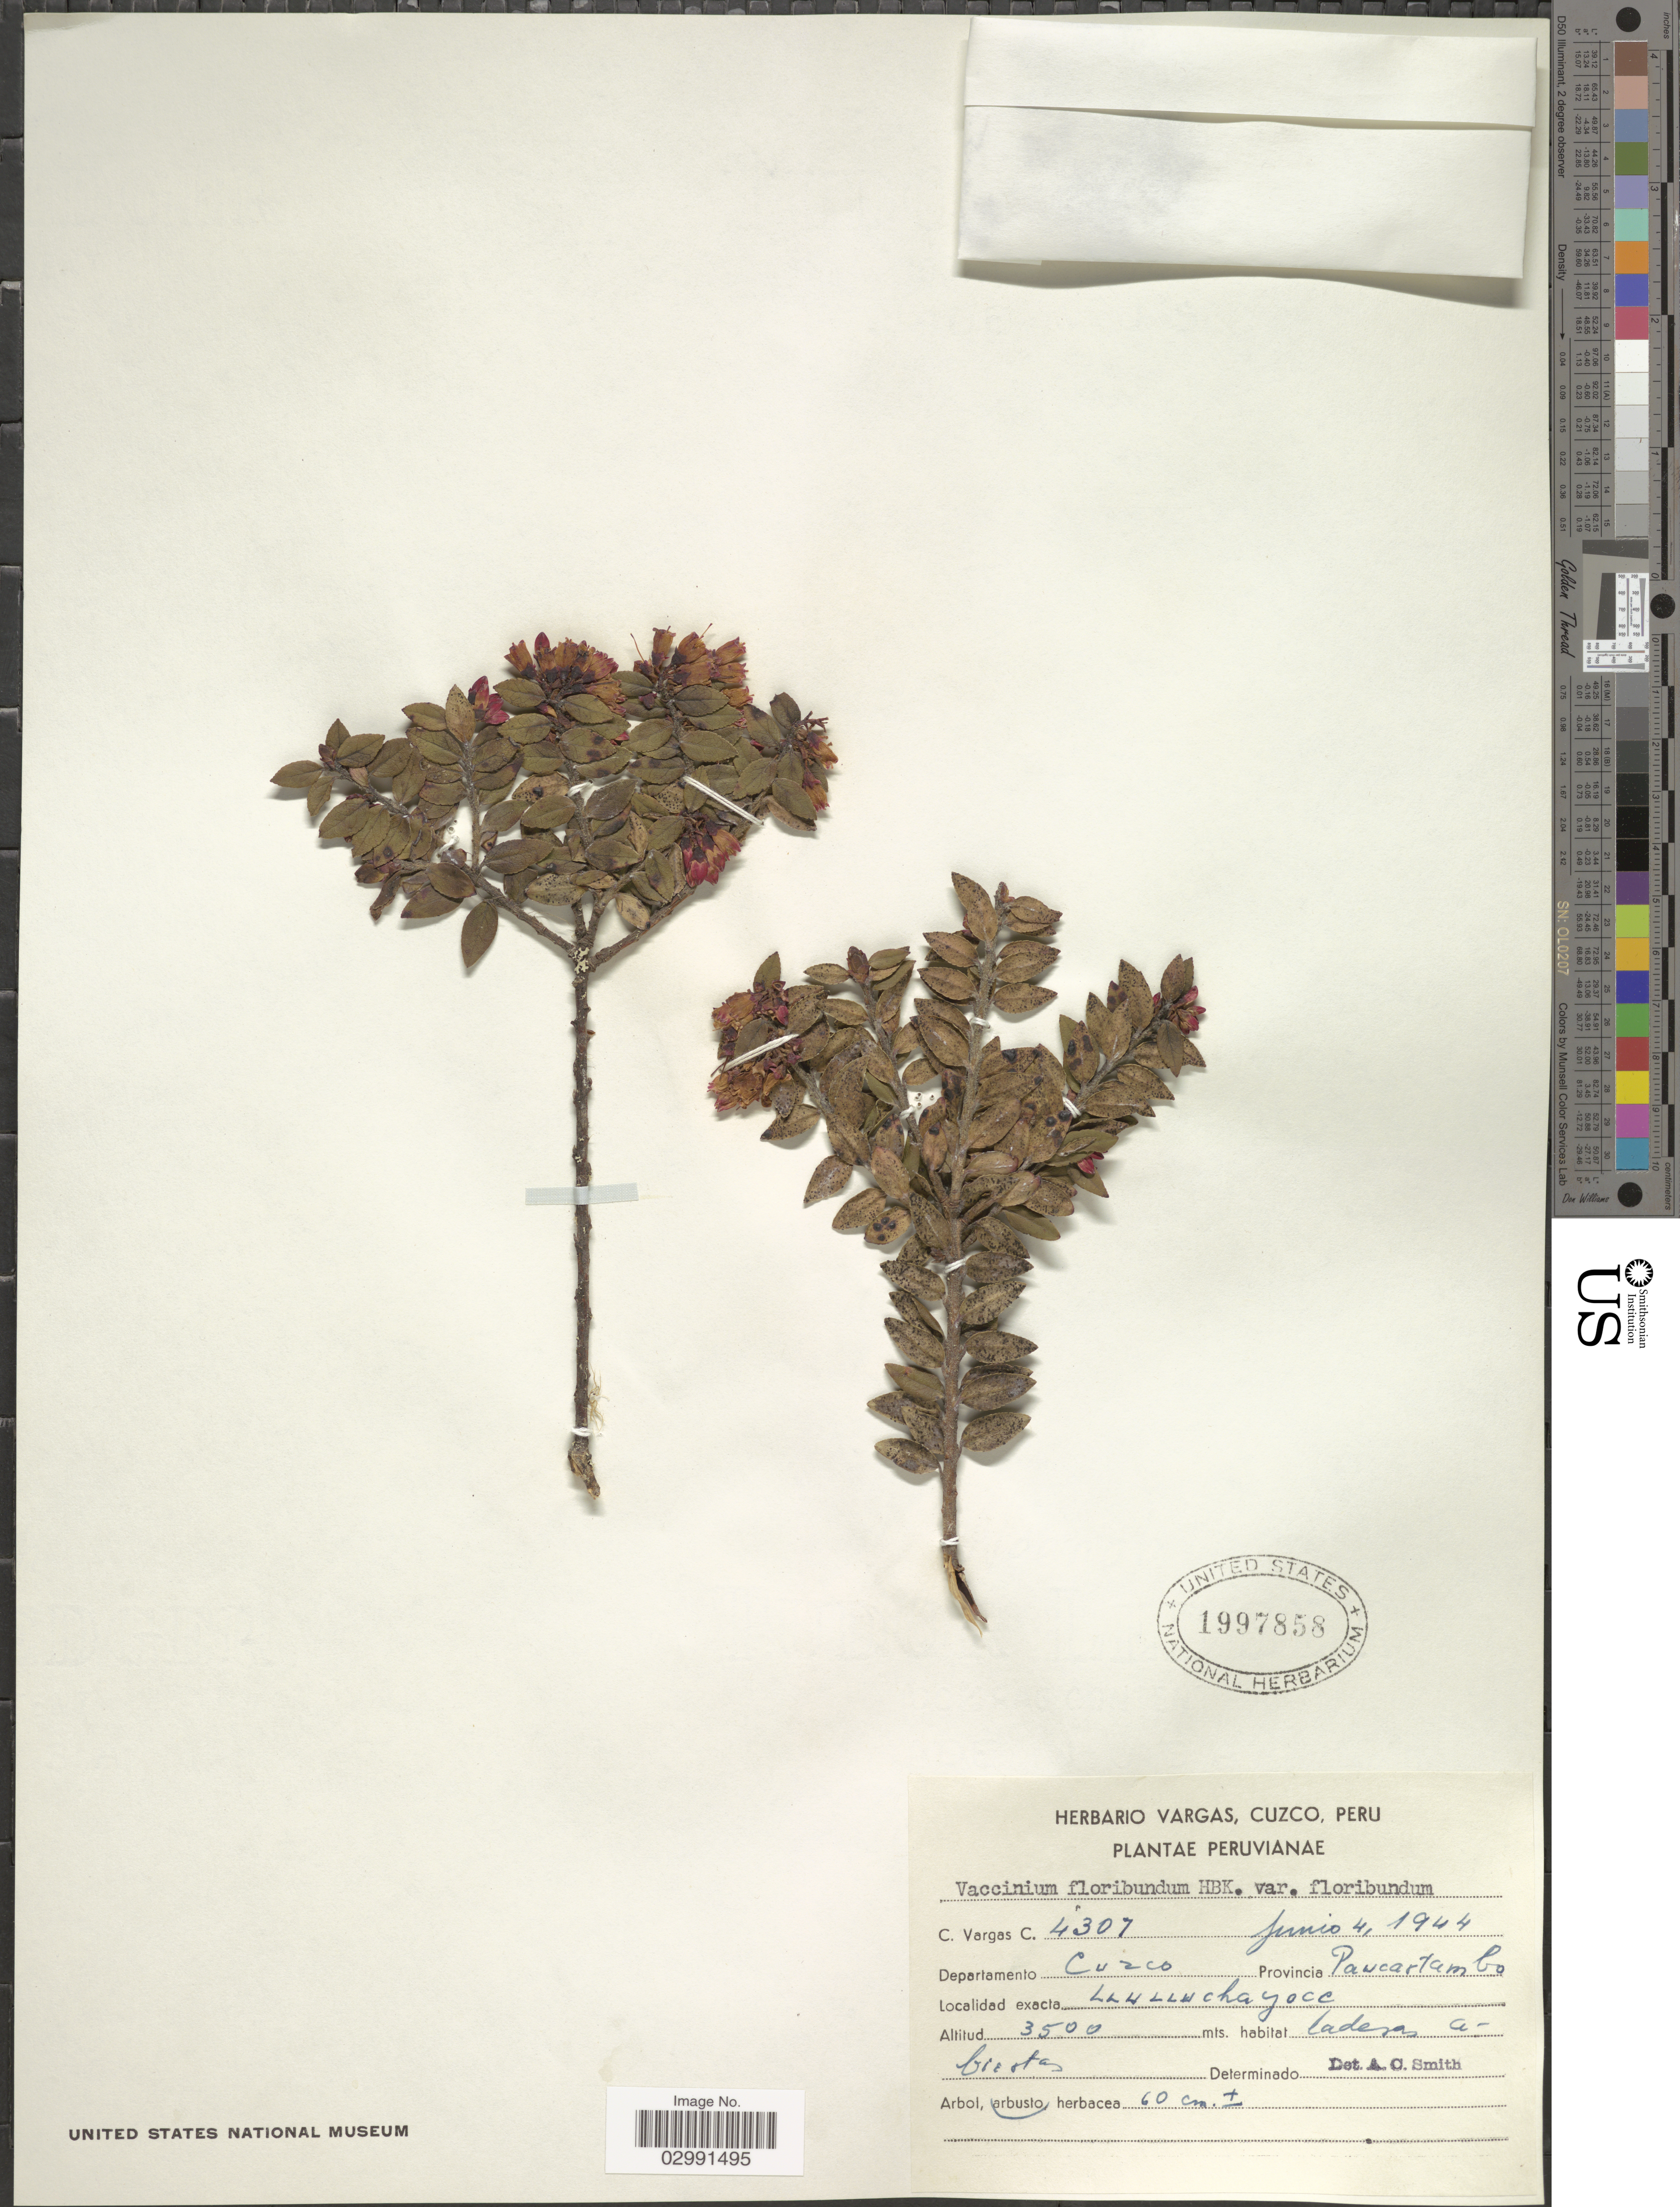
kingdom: Plantae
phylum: Tracheophyta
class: Magnoliopsida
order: Ericales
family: Ericaceae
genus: Vaccinium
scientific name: Vaccinium floribundum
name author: Kunth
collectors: C. Vargas Calderón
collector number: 4307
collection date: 1944-06-04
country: Peru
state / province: Cusco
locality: Departamento Cuzco, Provincia Paucartambo. Llulluchayocc.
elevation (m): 3500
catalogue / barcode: US 1997858